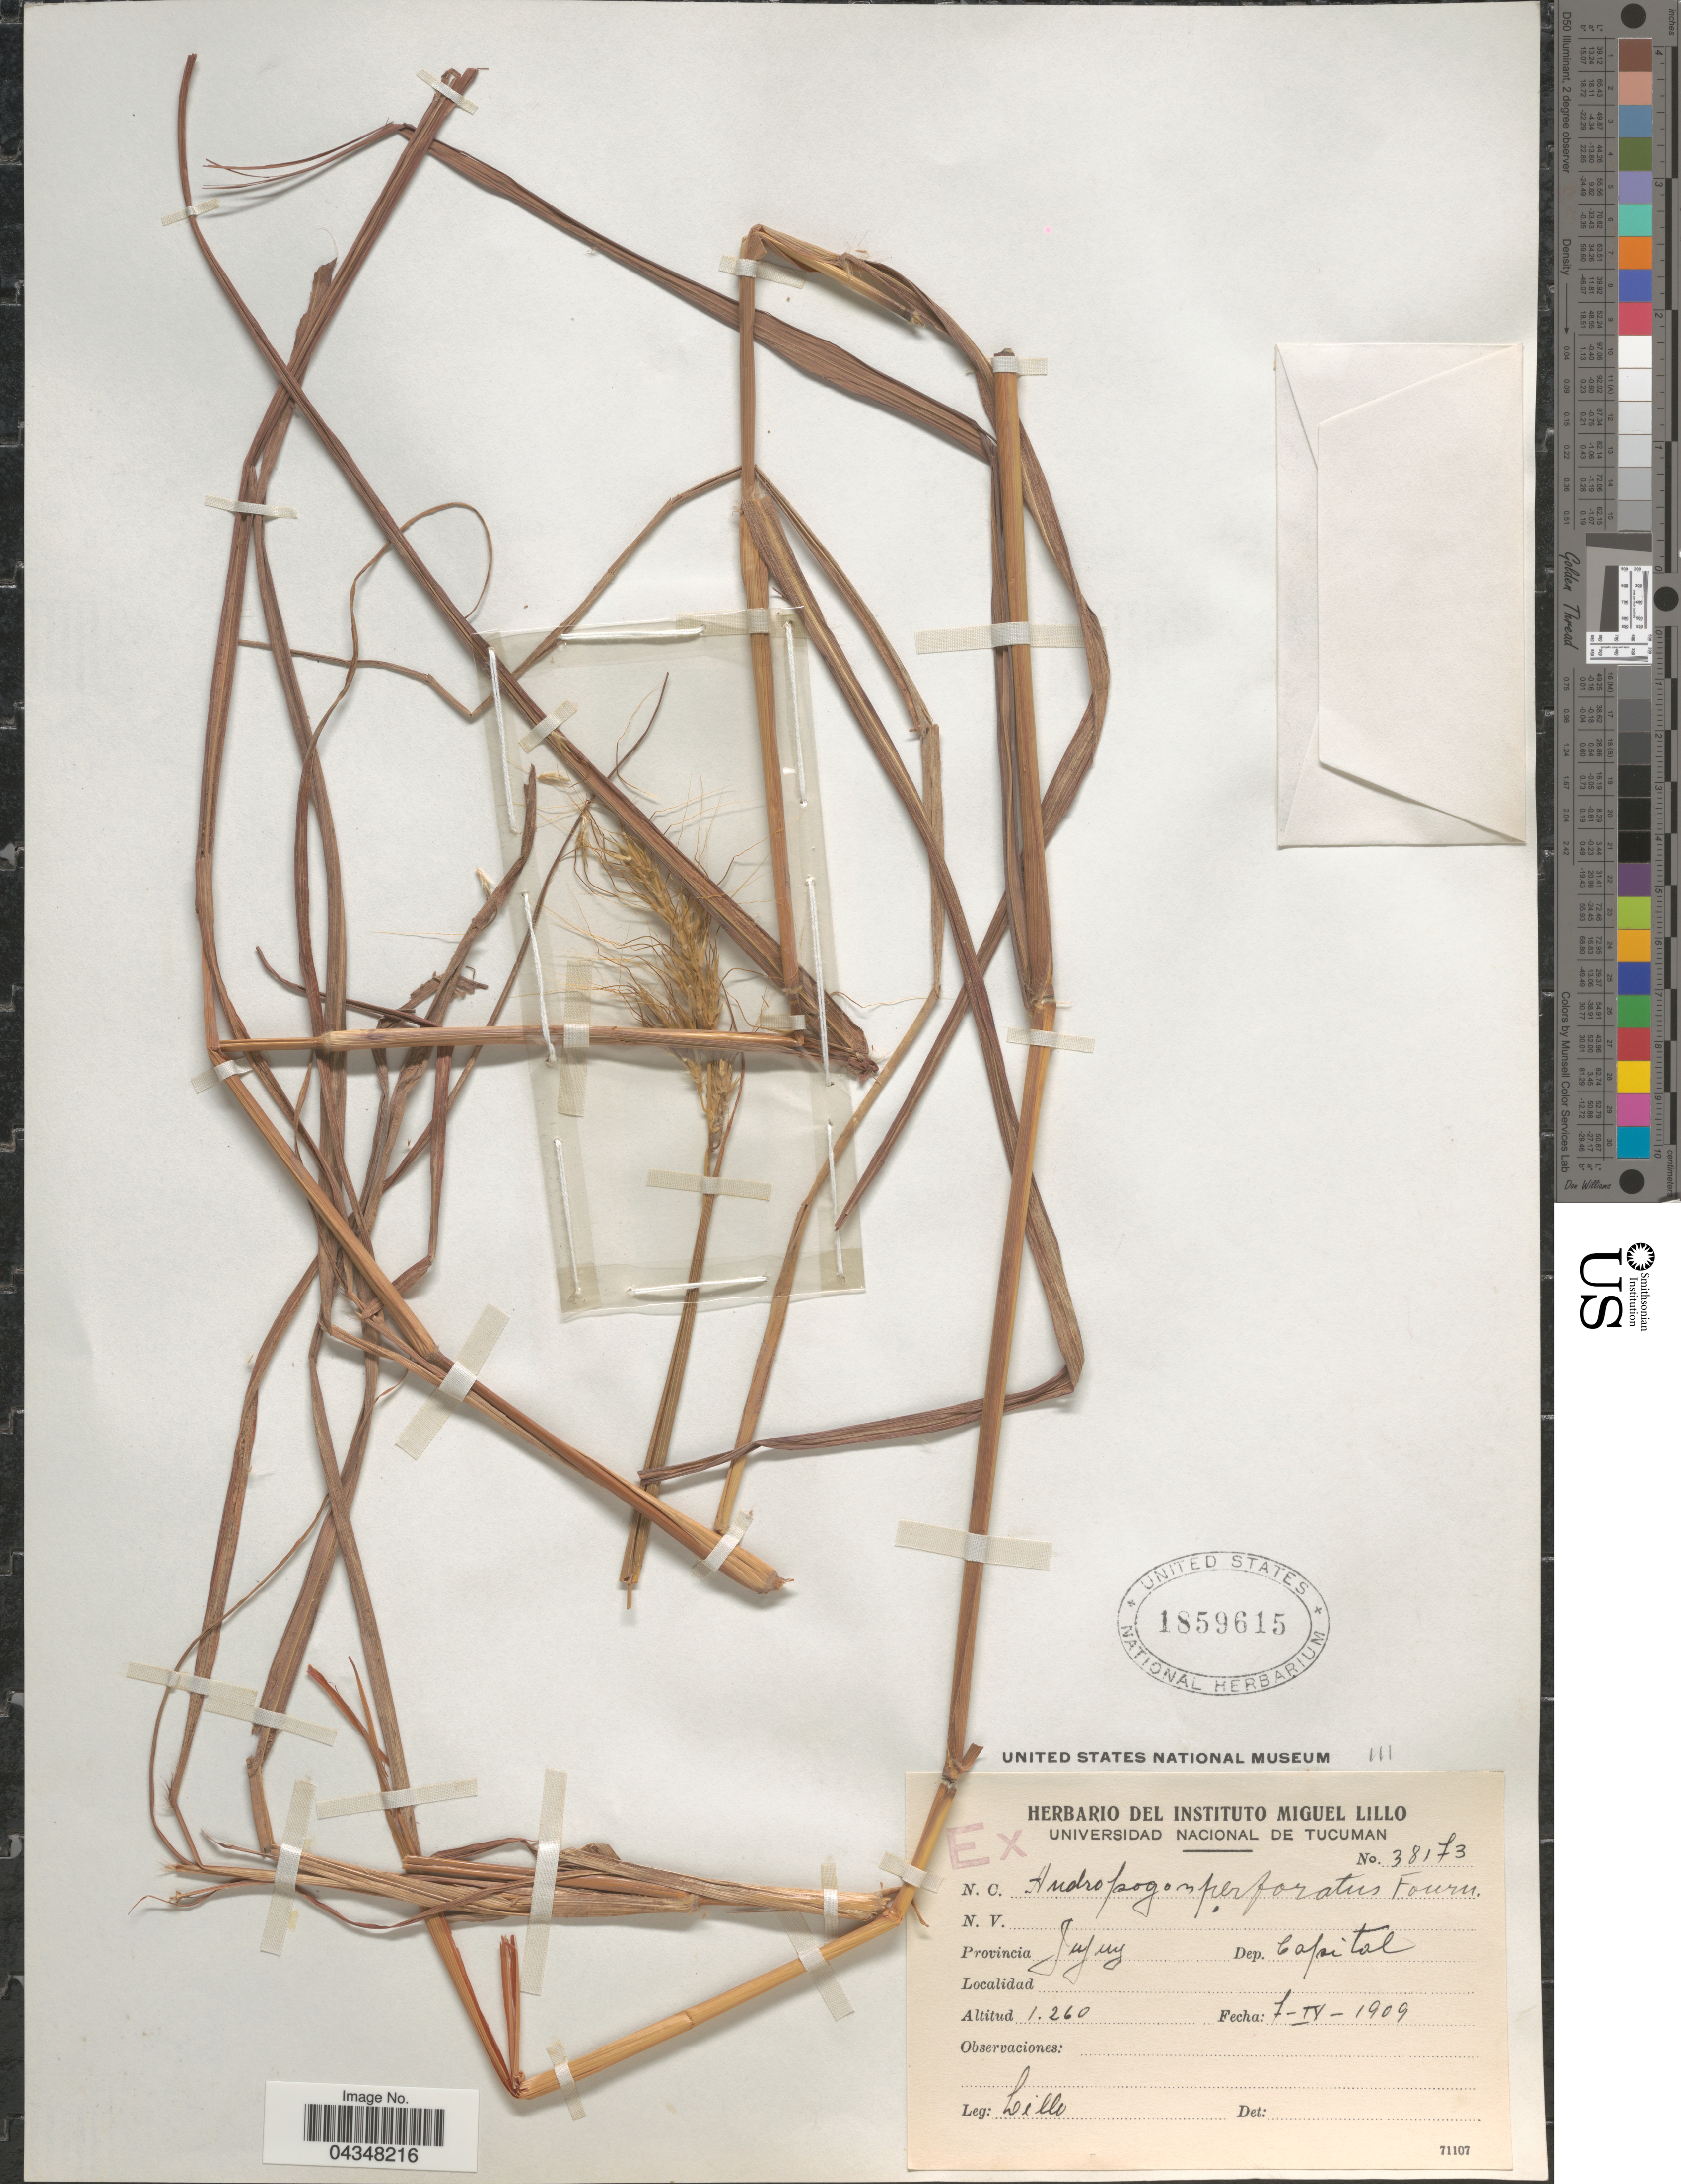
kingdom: Plantae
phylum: Tracheophyta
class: Liliopsida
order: Poales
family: Poaceae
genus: Bothriochloa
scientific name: Bothriochloa perforata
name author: (Trin. ex E. Fourn.) Herter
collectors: M. Lillo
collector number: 38173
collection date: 1909-09-07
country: Argentina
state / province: Jujuy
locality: Dep. Capital.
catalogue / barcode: US 1859615